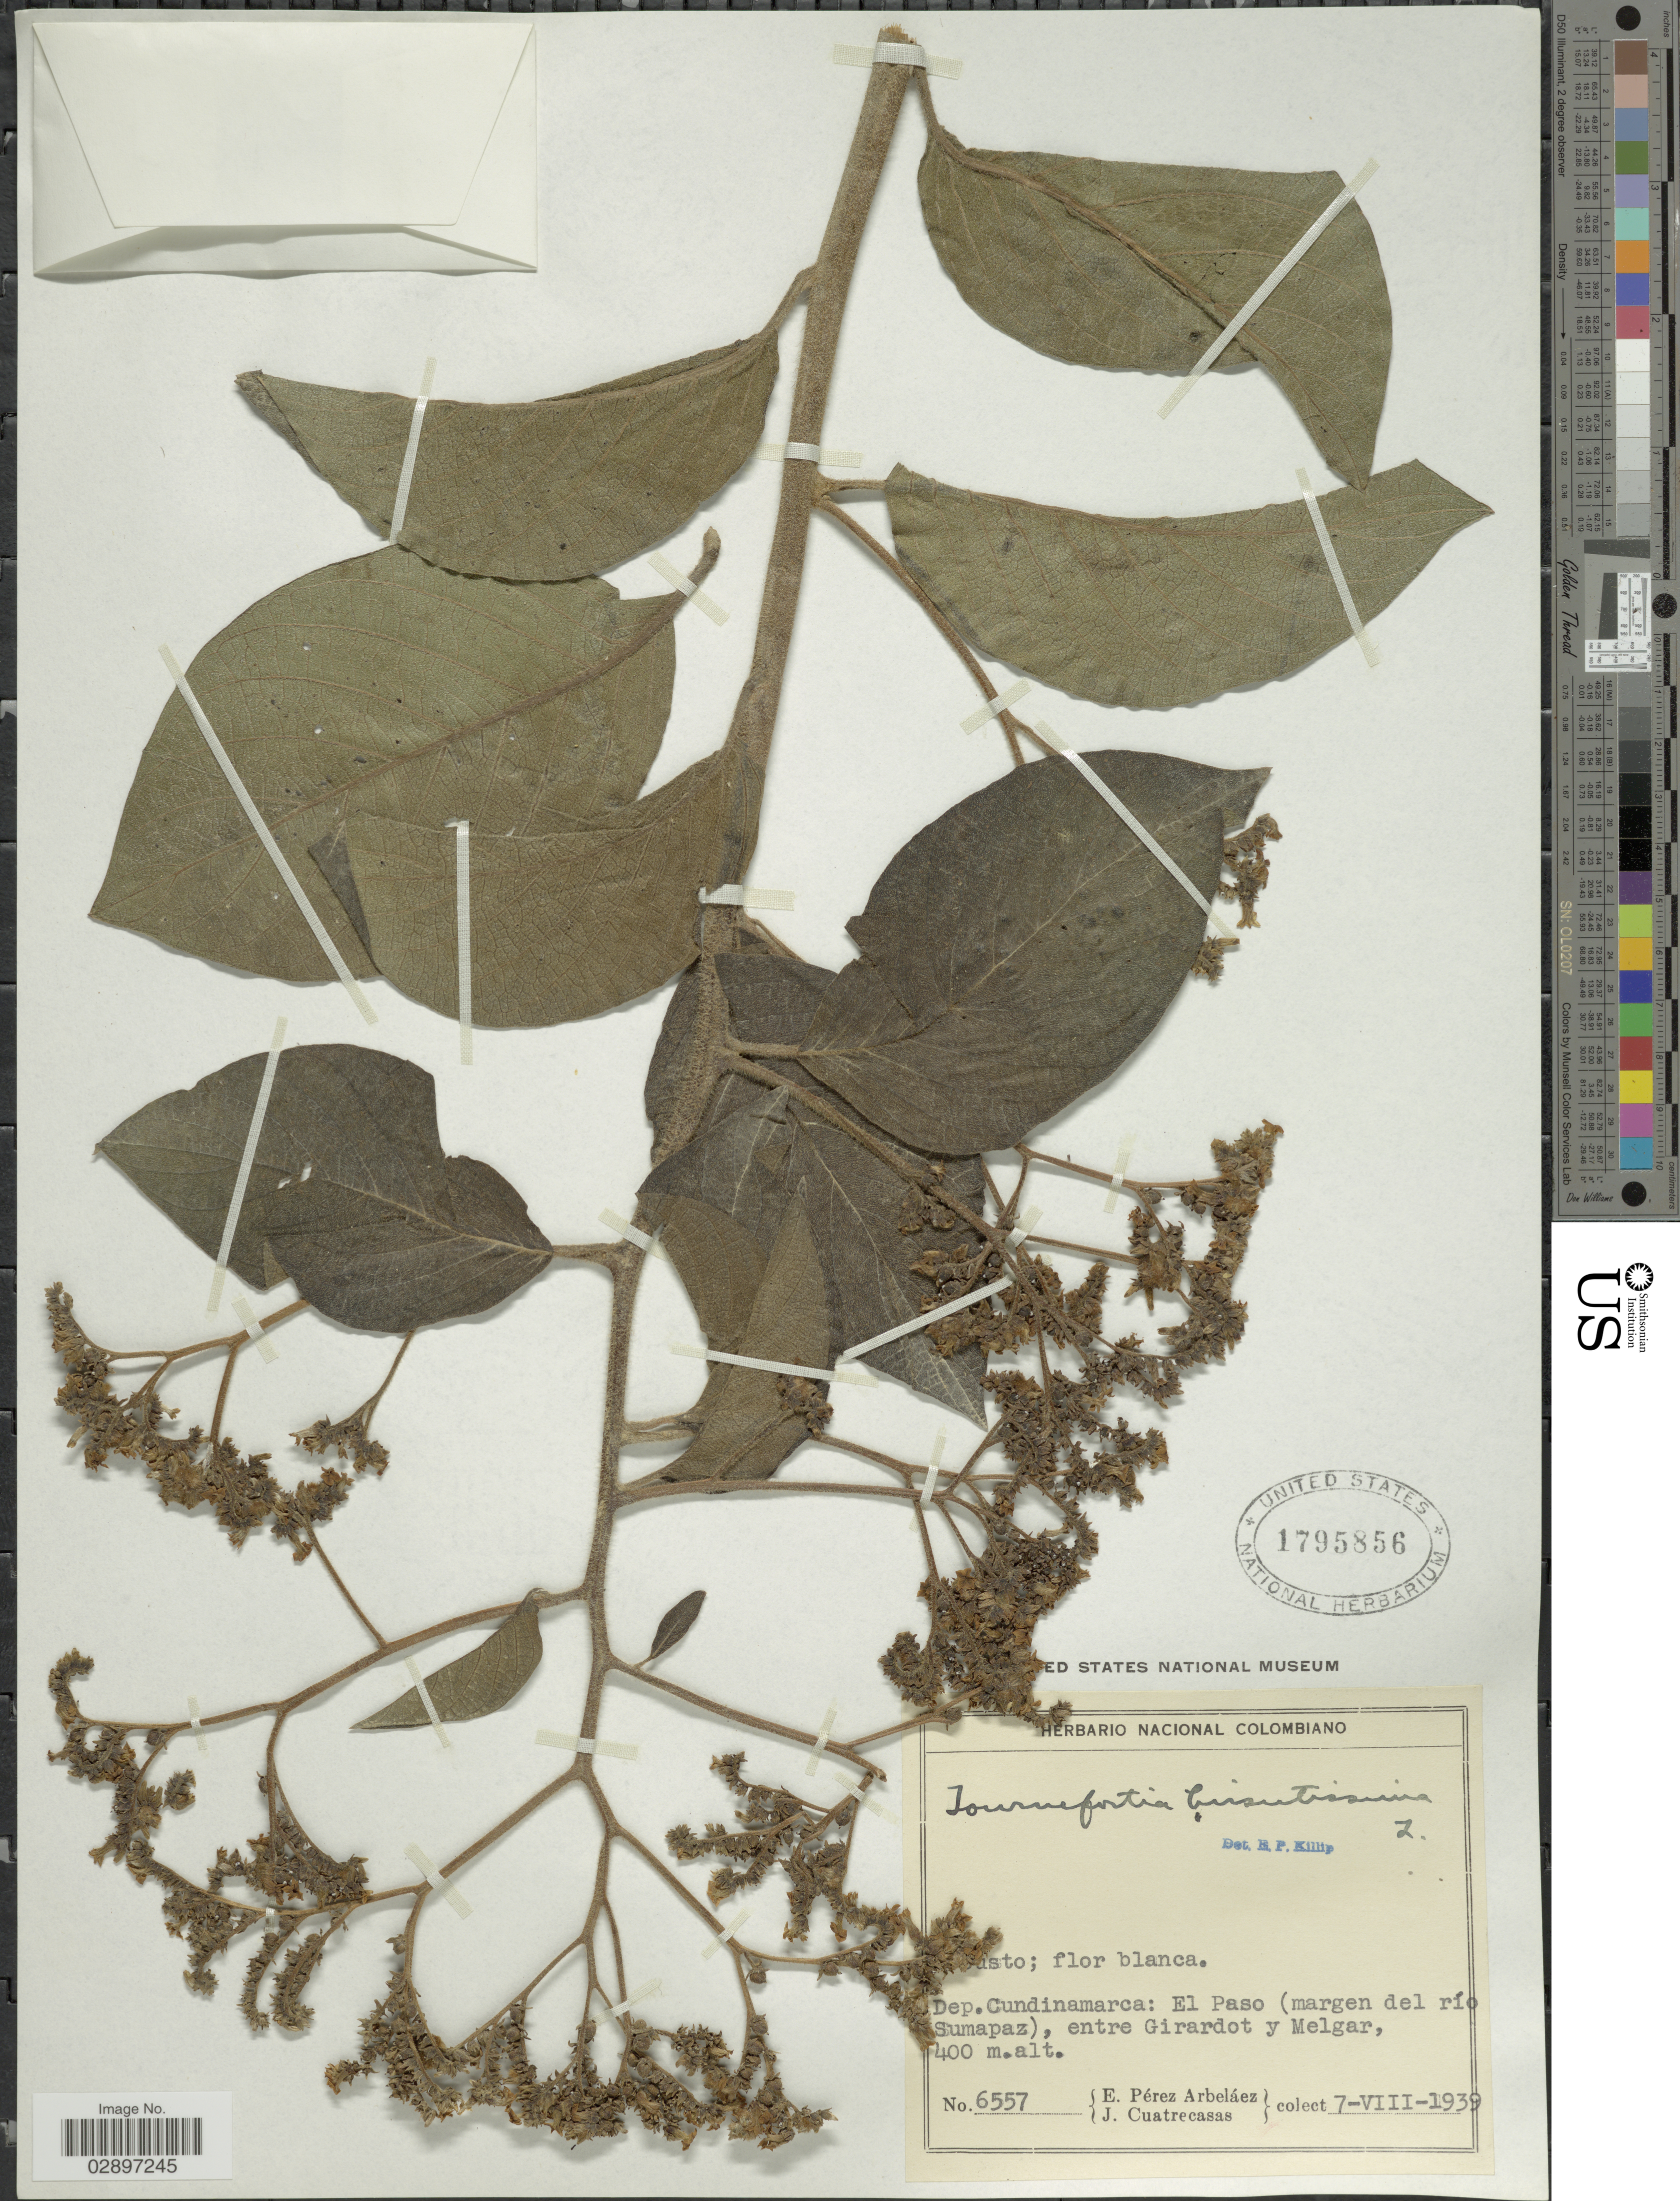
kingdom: Plantae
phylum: Tracheophyta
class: Magnoliopsida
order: Boraginales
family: Heliotropiaceae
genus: Tournefortia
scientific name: Tournefortia hirsutissima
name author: L.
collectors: E. Pérez Arbeláez & J. Cuatrecasas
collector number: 6557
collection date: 1939-08-07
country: Colombia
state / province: Cundinamarca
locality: Dep. Cundinamarca: El Pasa (margen del río Sumapaz), entre Girardot y Melgar.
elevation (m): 400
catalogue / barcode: US 1795856